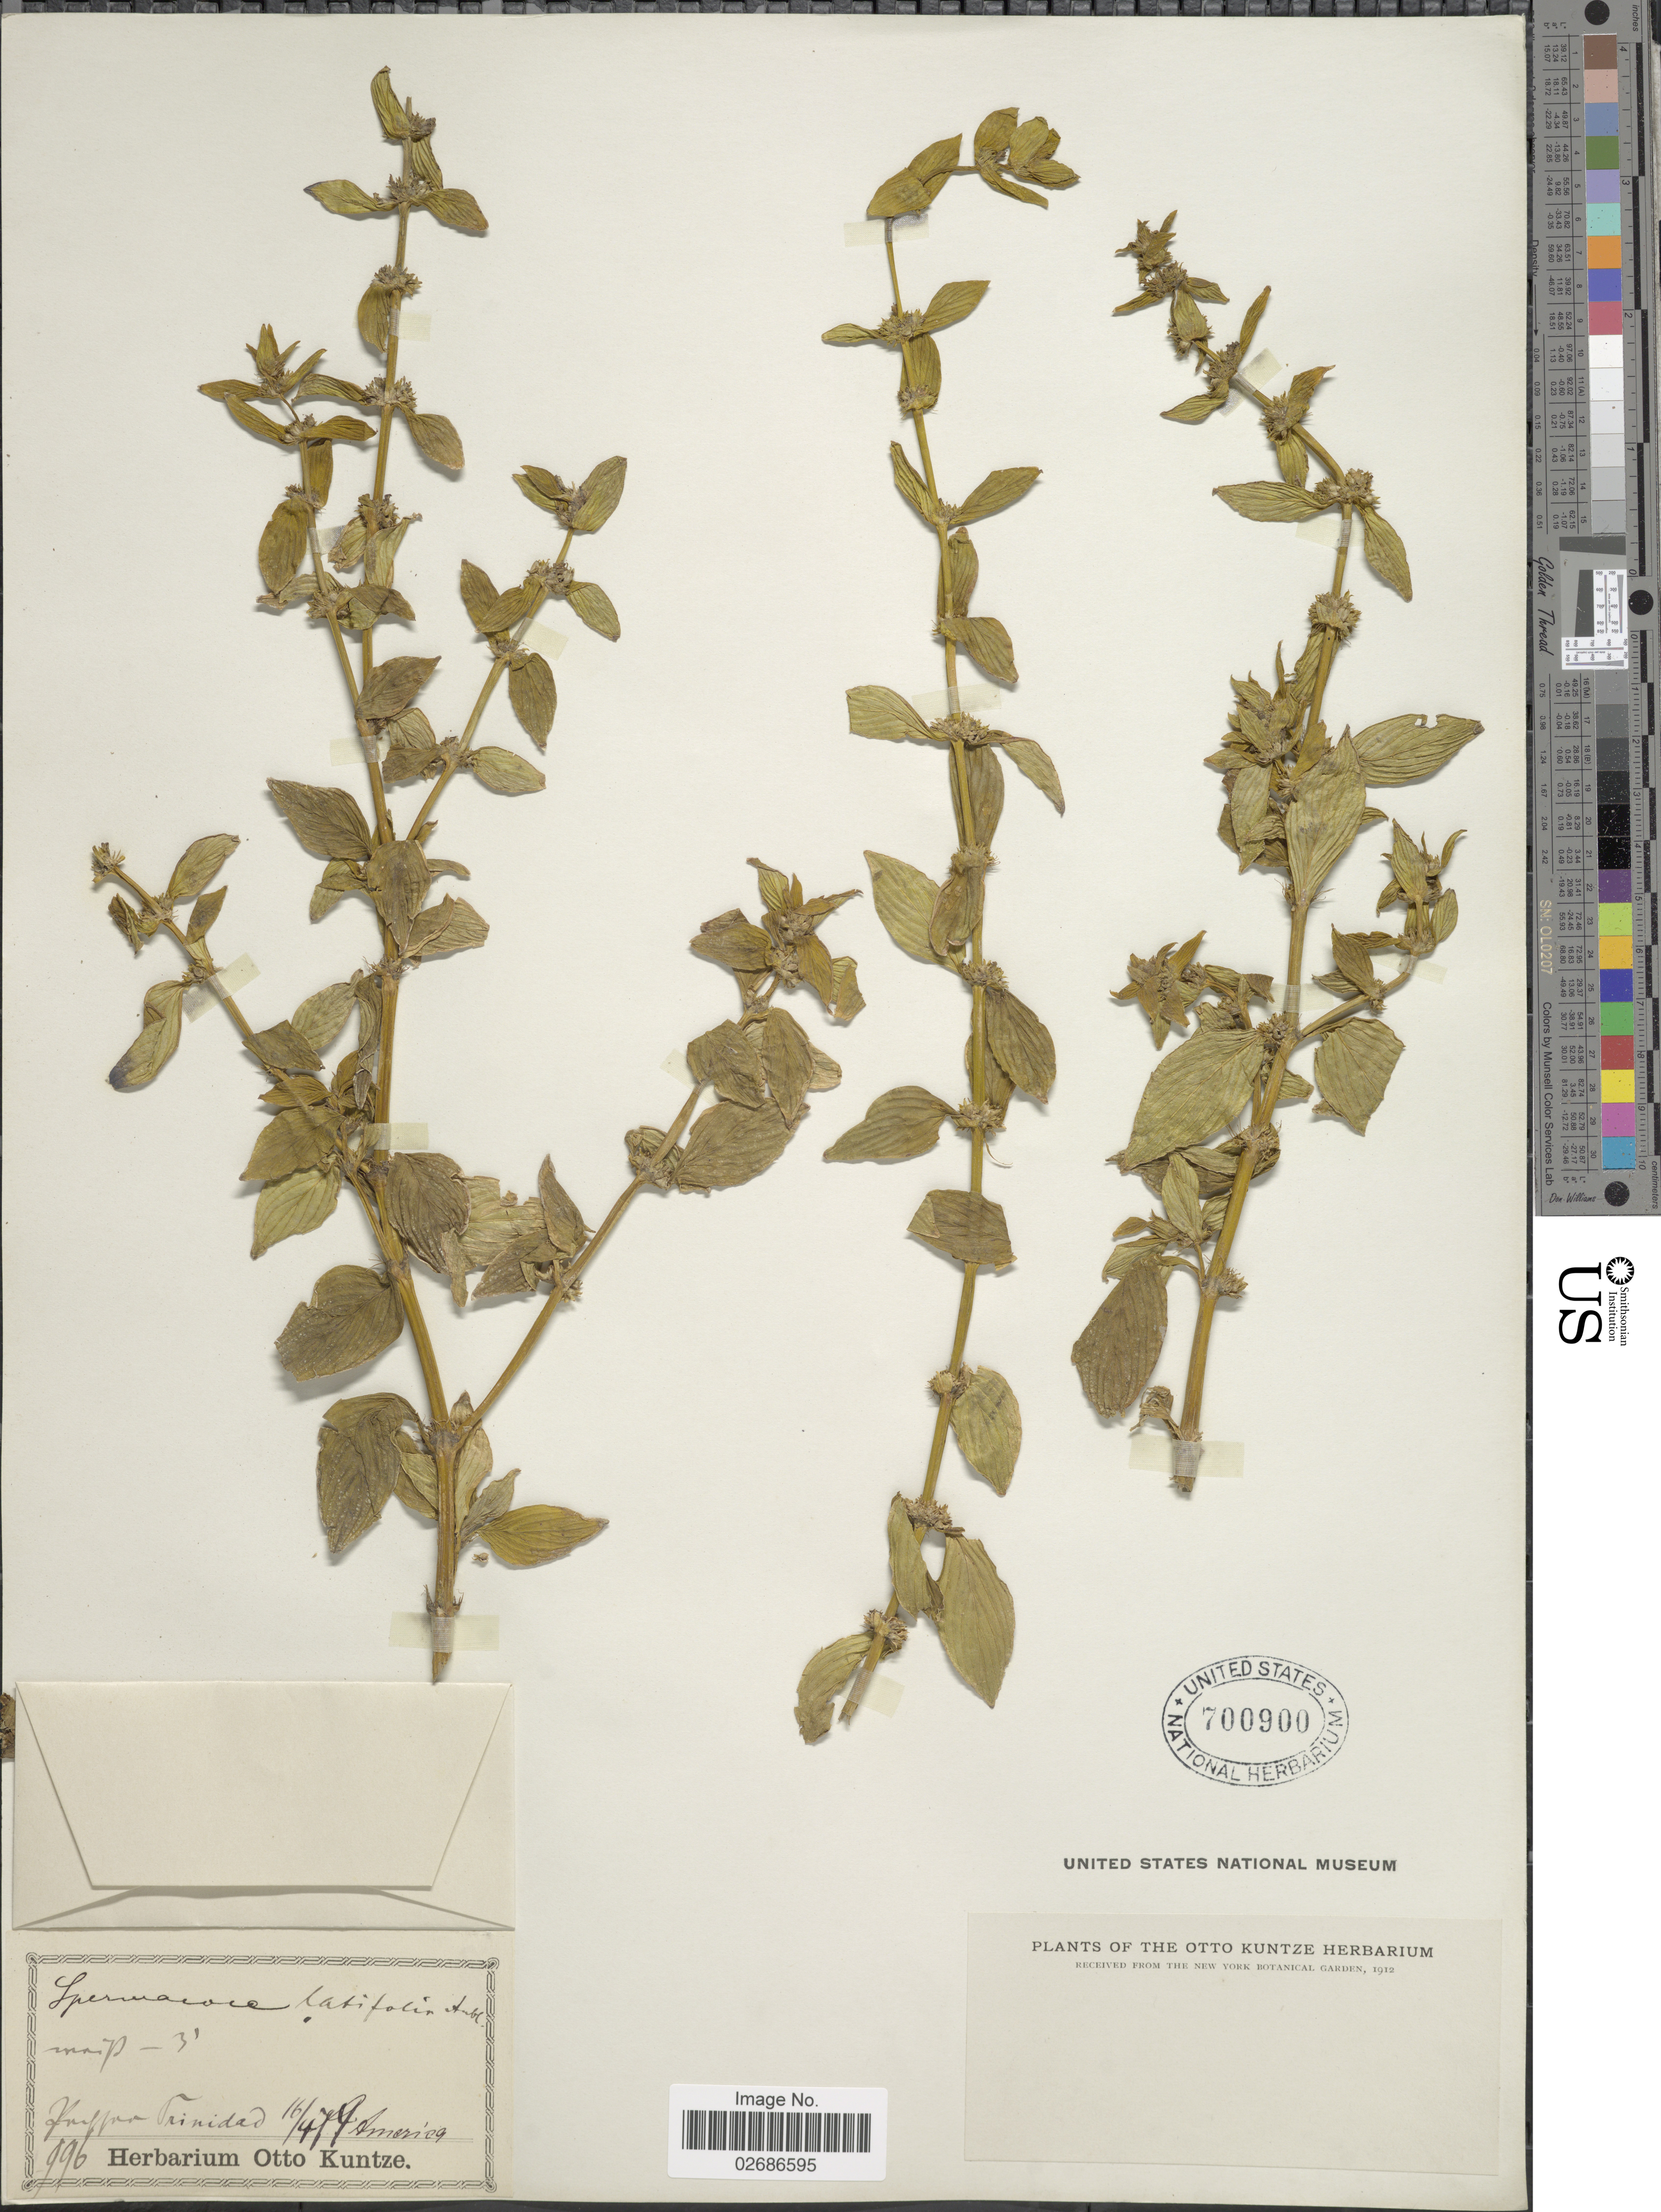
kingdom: Plantae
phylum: Tracheophyta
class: Magnoliopsida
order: Gentianales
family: Rubiaceae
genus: Borreria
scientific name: Borreria latifolia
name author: (Aubl.) K. Schum.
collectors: ex herb. Otto Kuntze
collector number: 996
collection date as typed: Transcribed d/m/y: 16/4/74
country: Trinidad and Tobago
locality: Triffao Trinidad [interpreted]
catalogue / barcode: US 700900